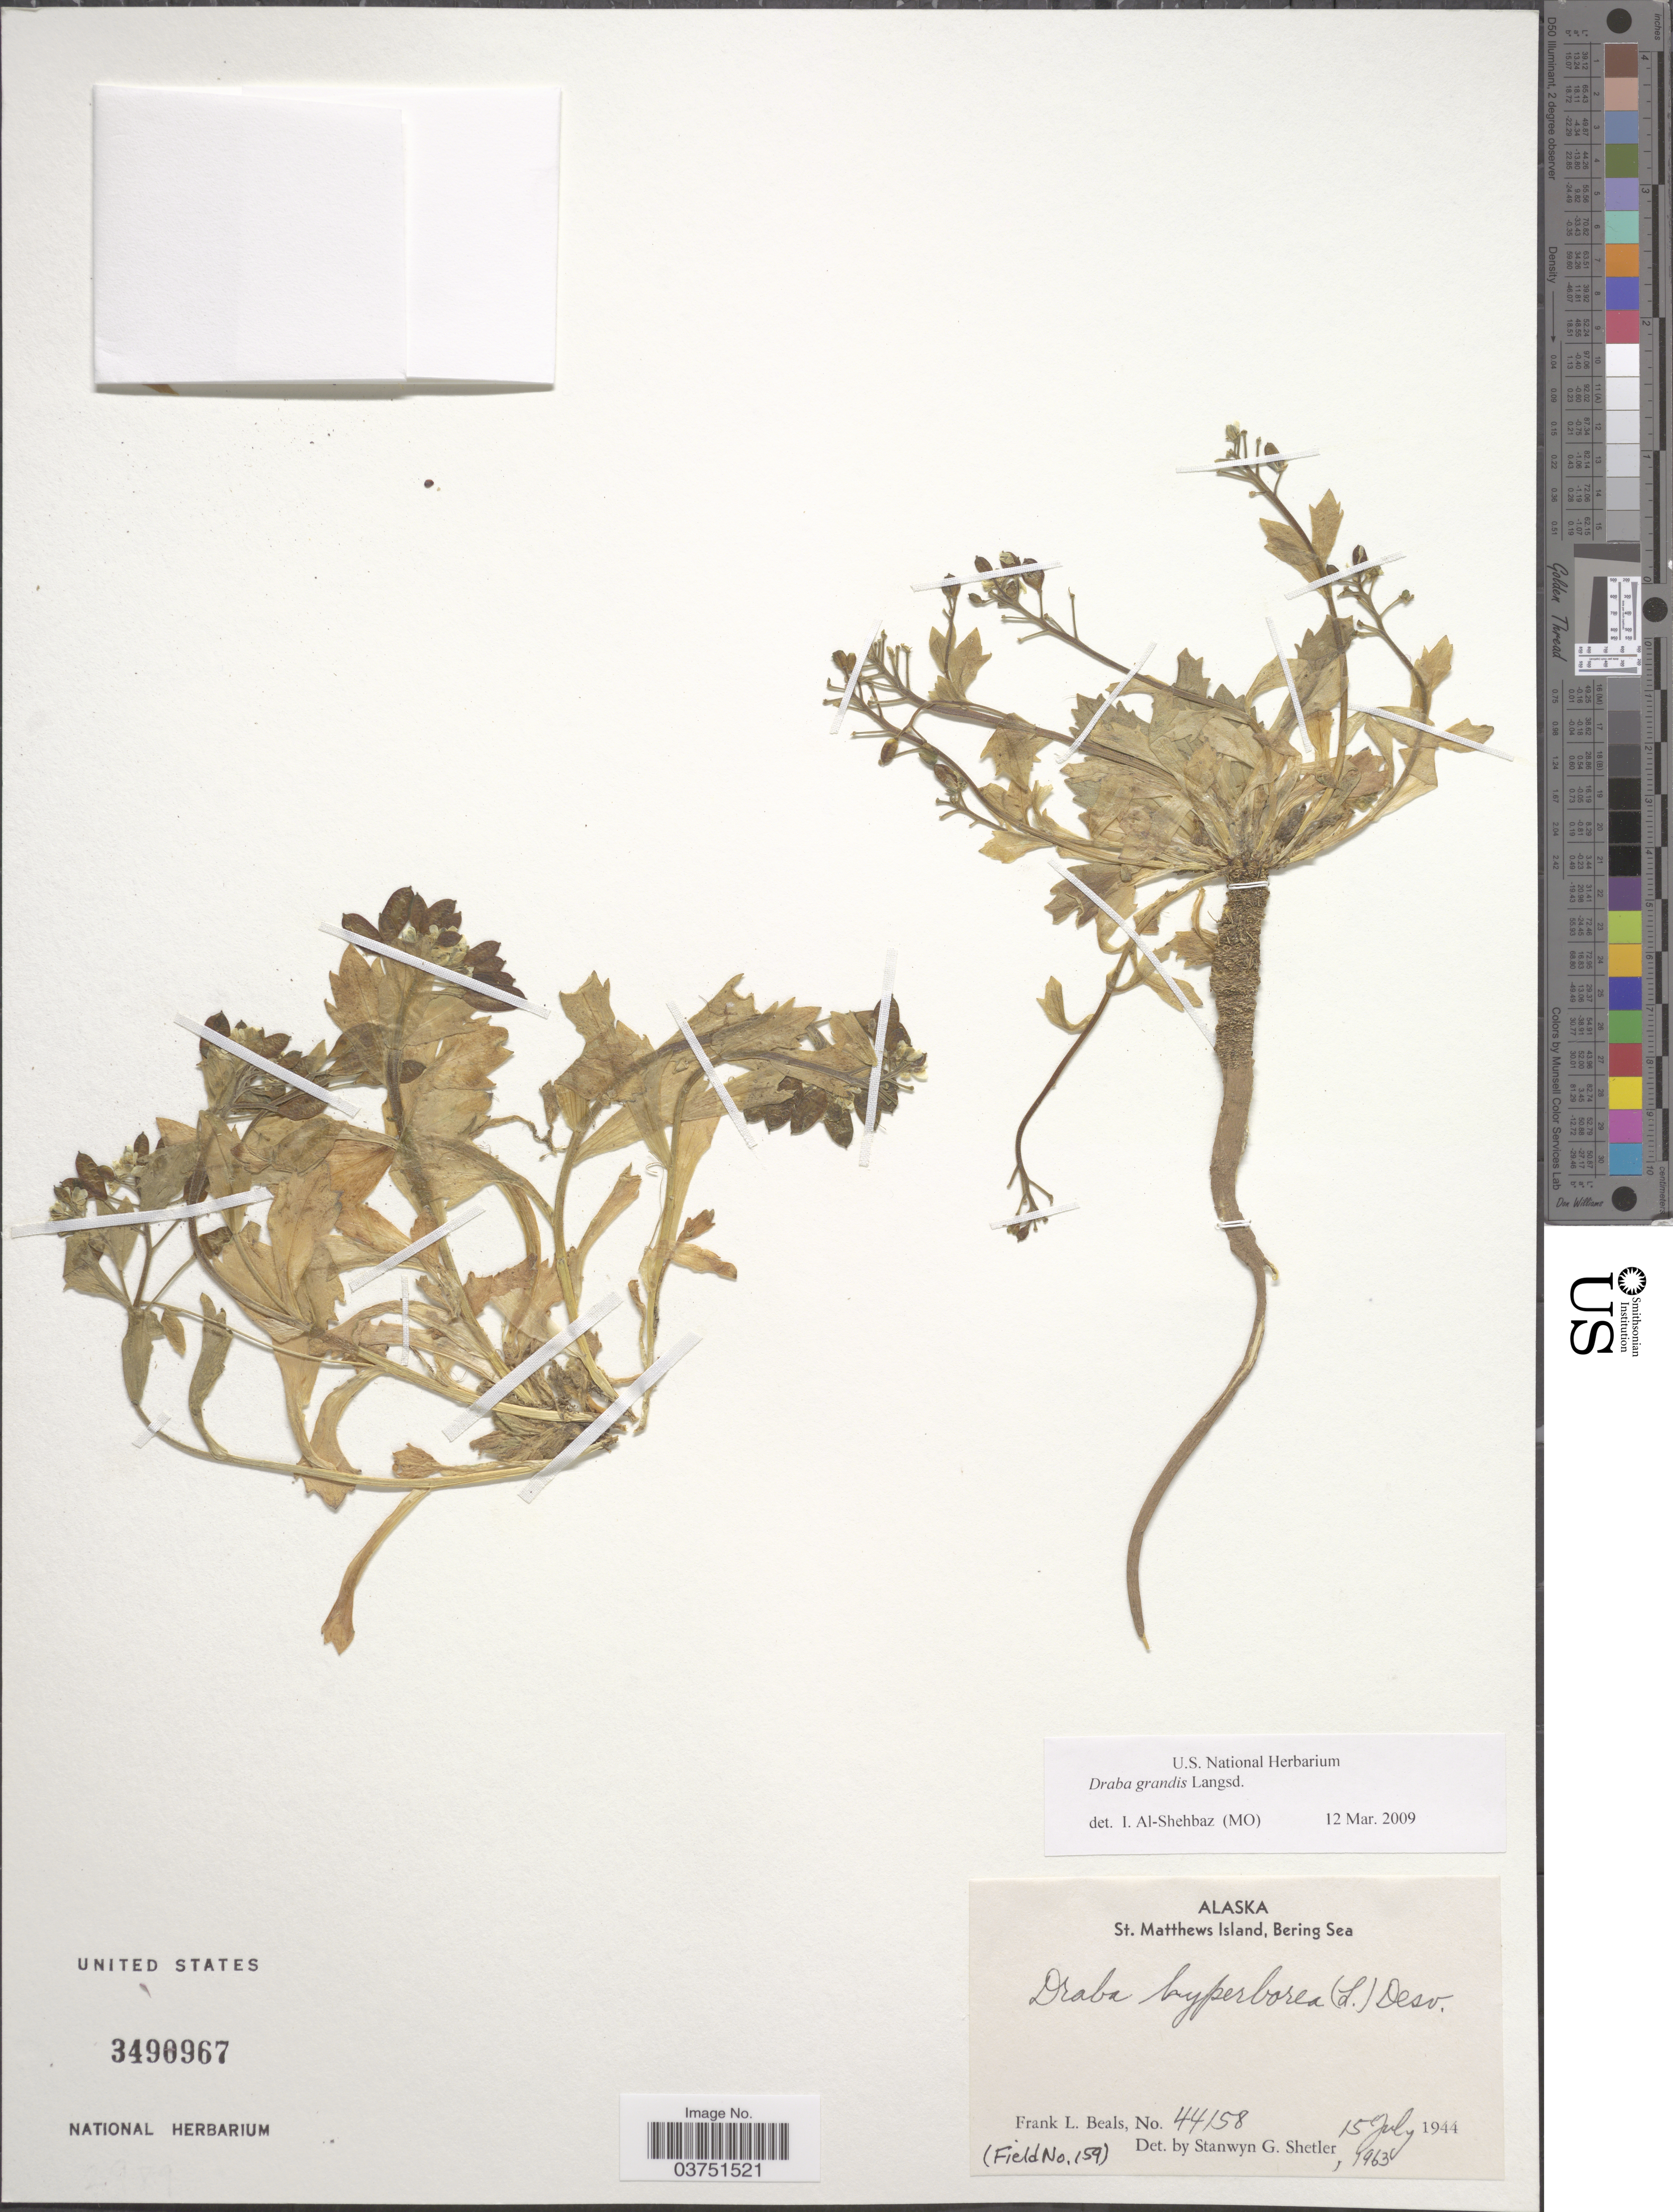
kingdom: Plantae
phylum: Tracheophyta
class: Magnoliopsida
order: Brassicales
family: Brassicaceae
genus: Draba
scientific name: Draba grandis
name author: Langsd. ex DC.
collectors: F. Beals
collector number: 44158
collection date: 1944-07-15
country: United States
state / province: Alaska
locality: St. Matthews Island, Bering Sea.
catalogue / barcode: US 3490967